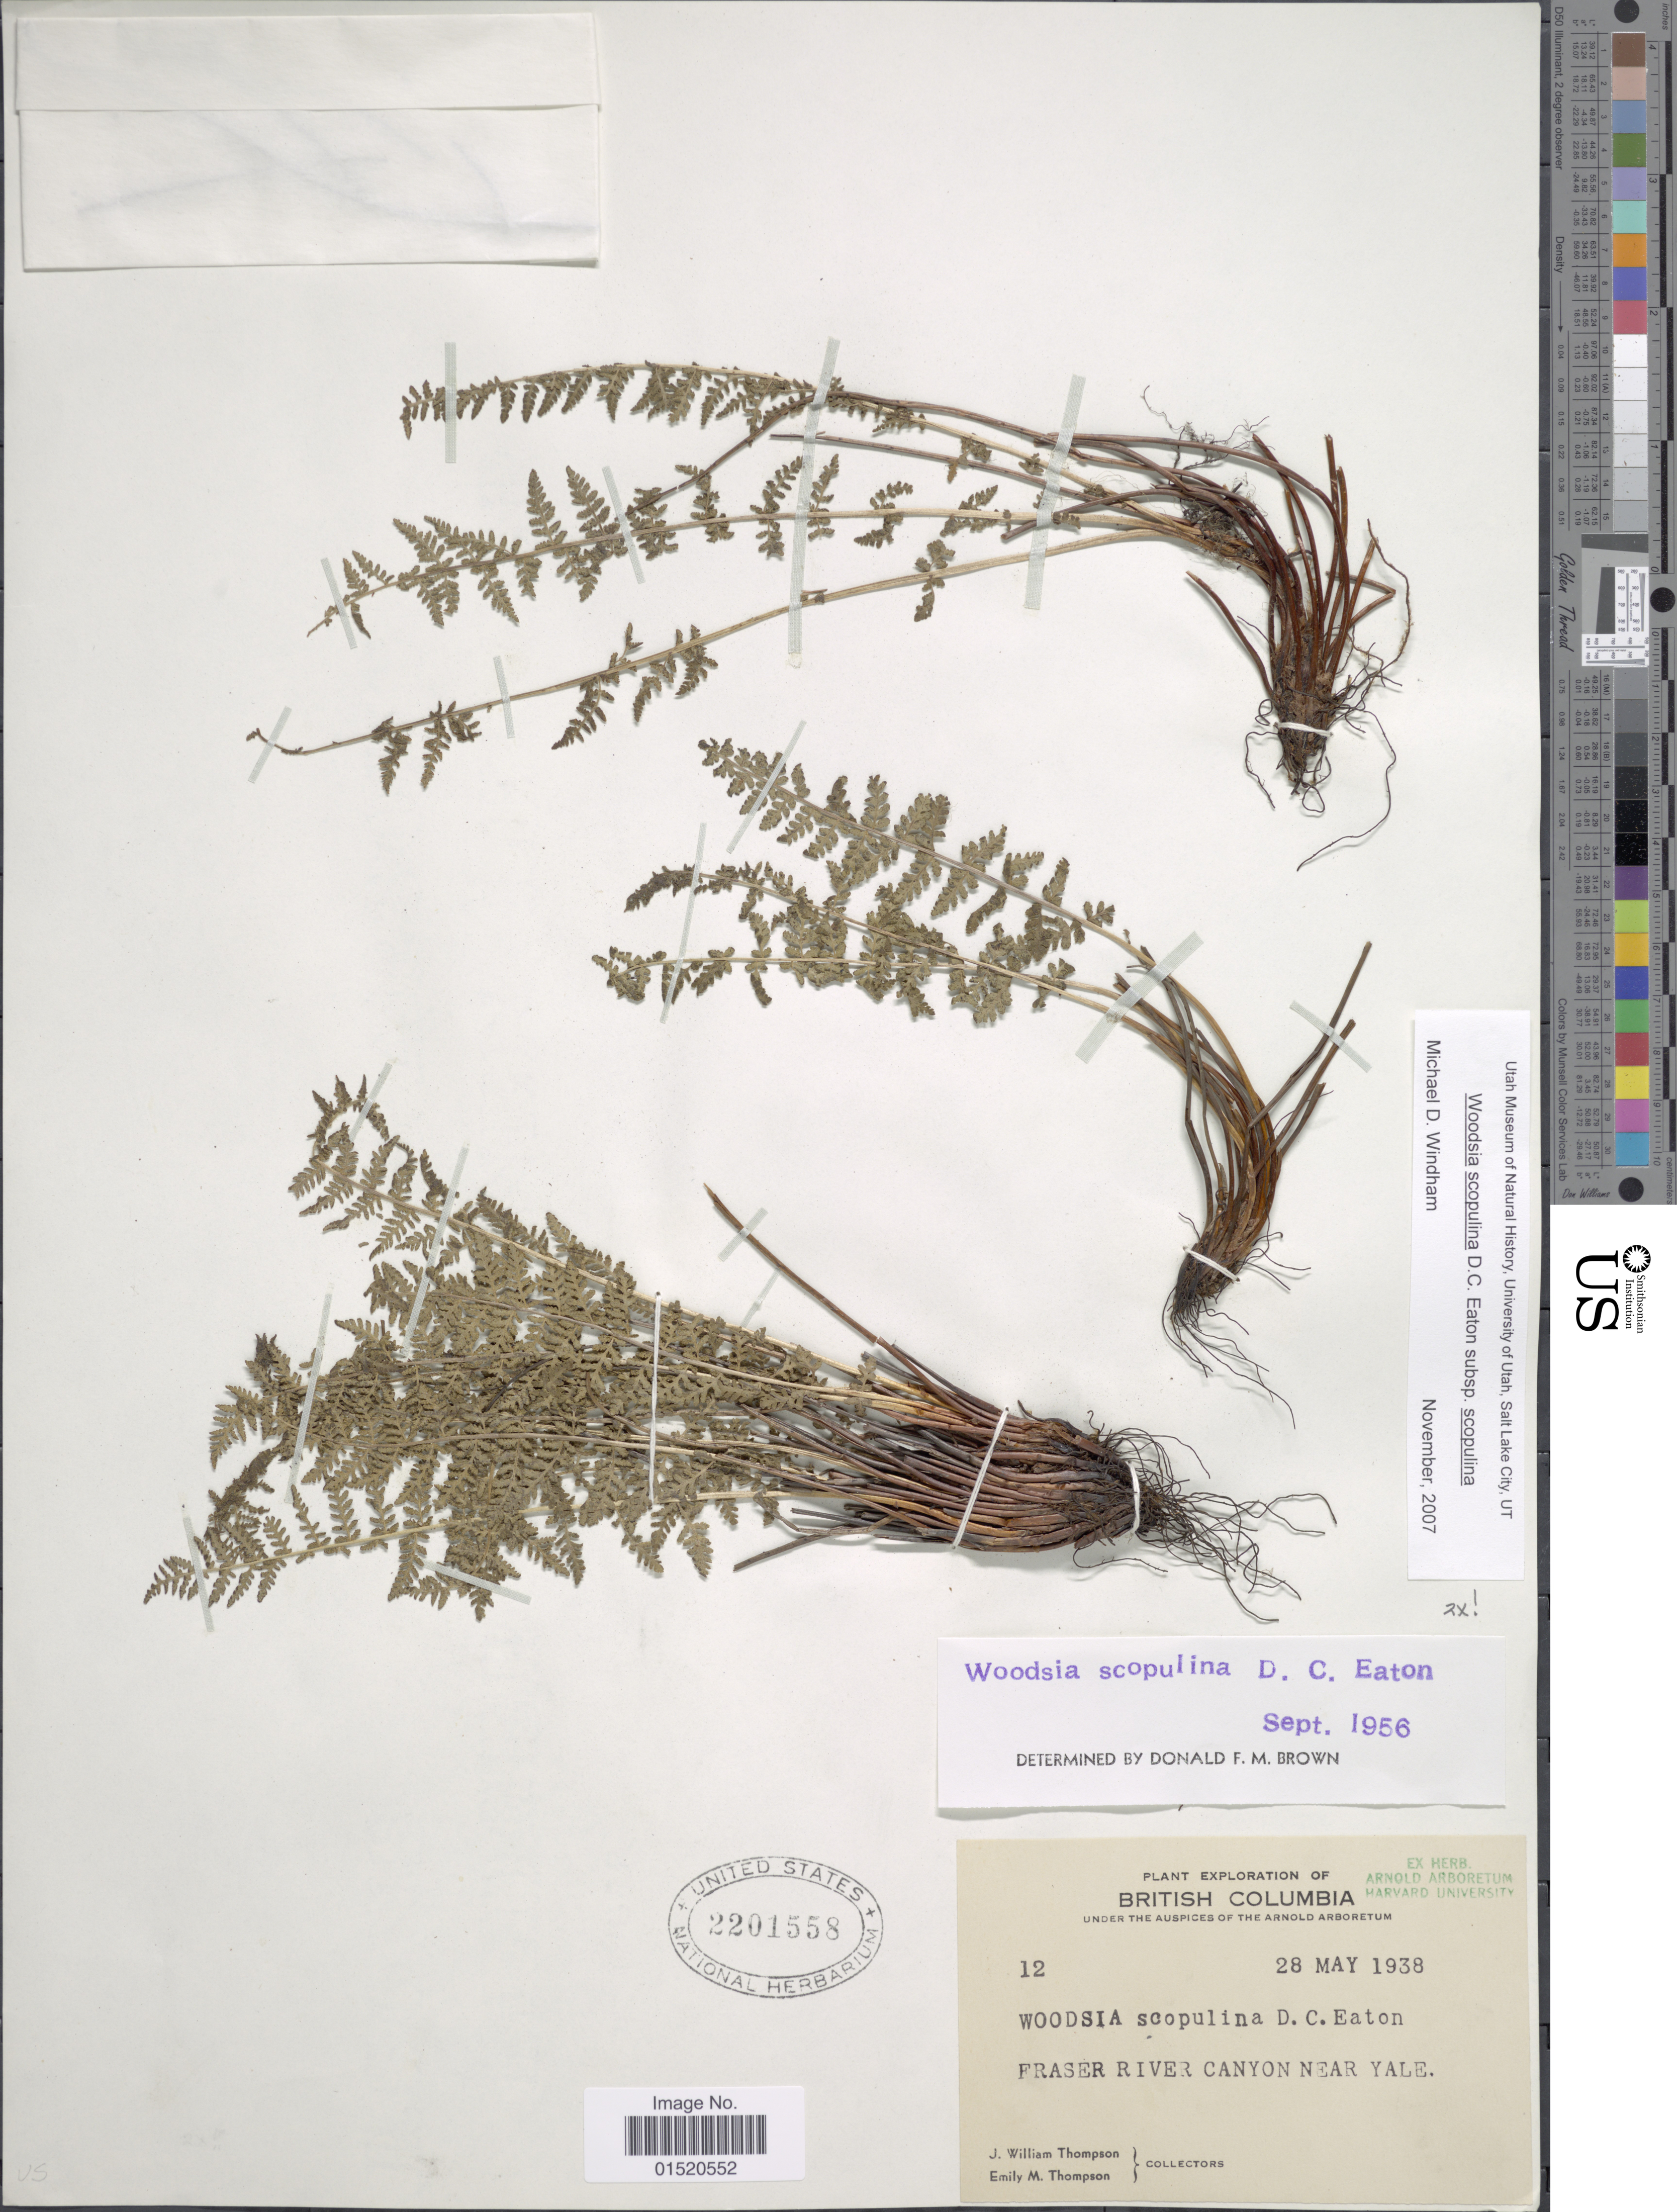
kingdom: Plantae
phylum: Tracheophyta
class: Polypodiopsida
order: Polypodiales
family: Woodsiaceae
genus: Woodsia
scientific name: Woodsia scopulina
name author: D.C. Eaton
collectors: J. W. Thompson & E. M. Thompson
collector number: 12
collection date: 1938-05-28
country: Canada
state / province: British Columbia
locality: Fraser River Canyon Near Yale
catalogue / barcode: US 2201558